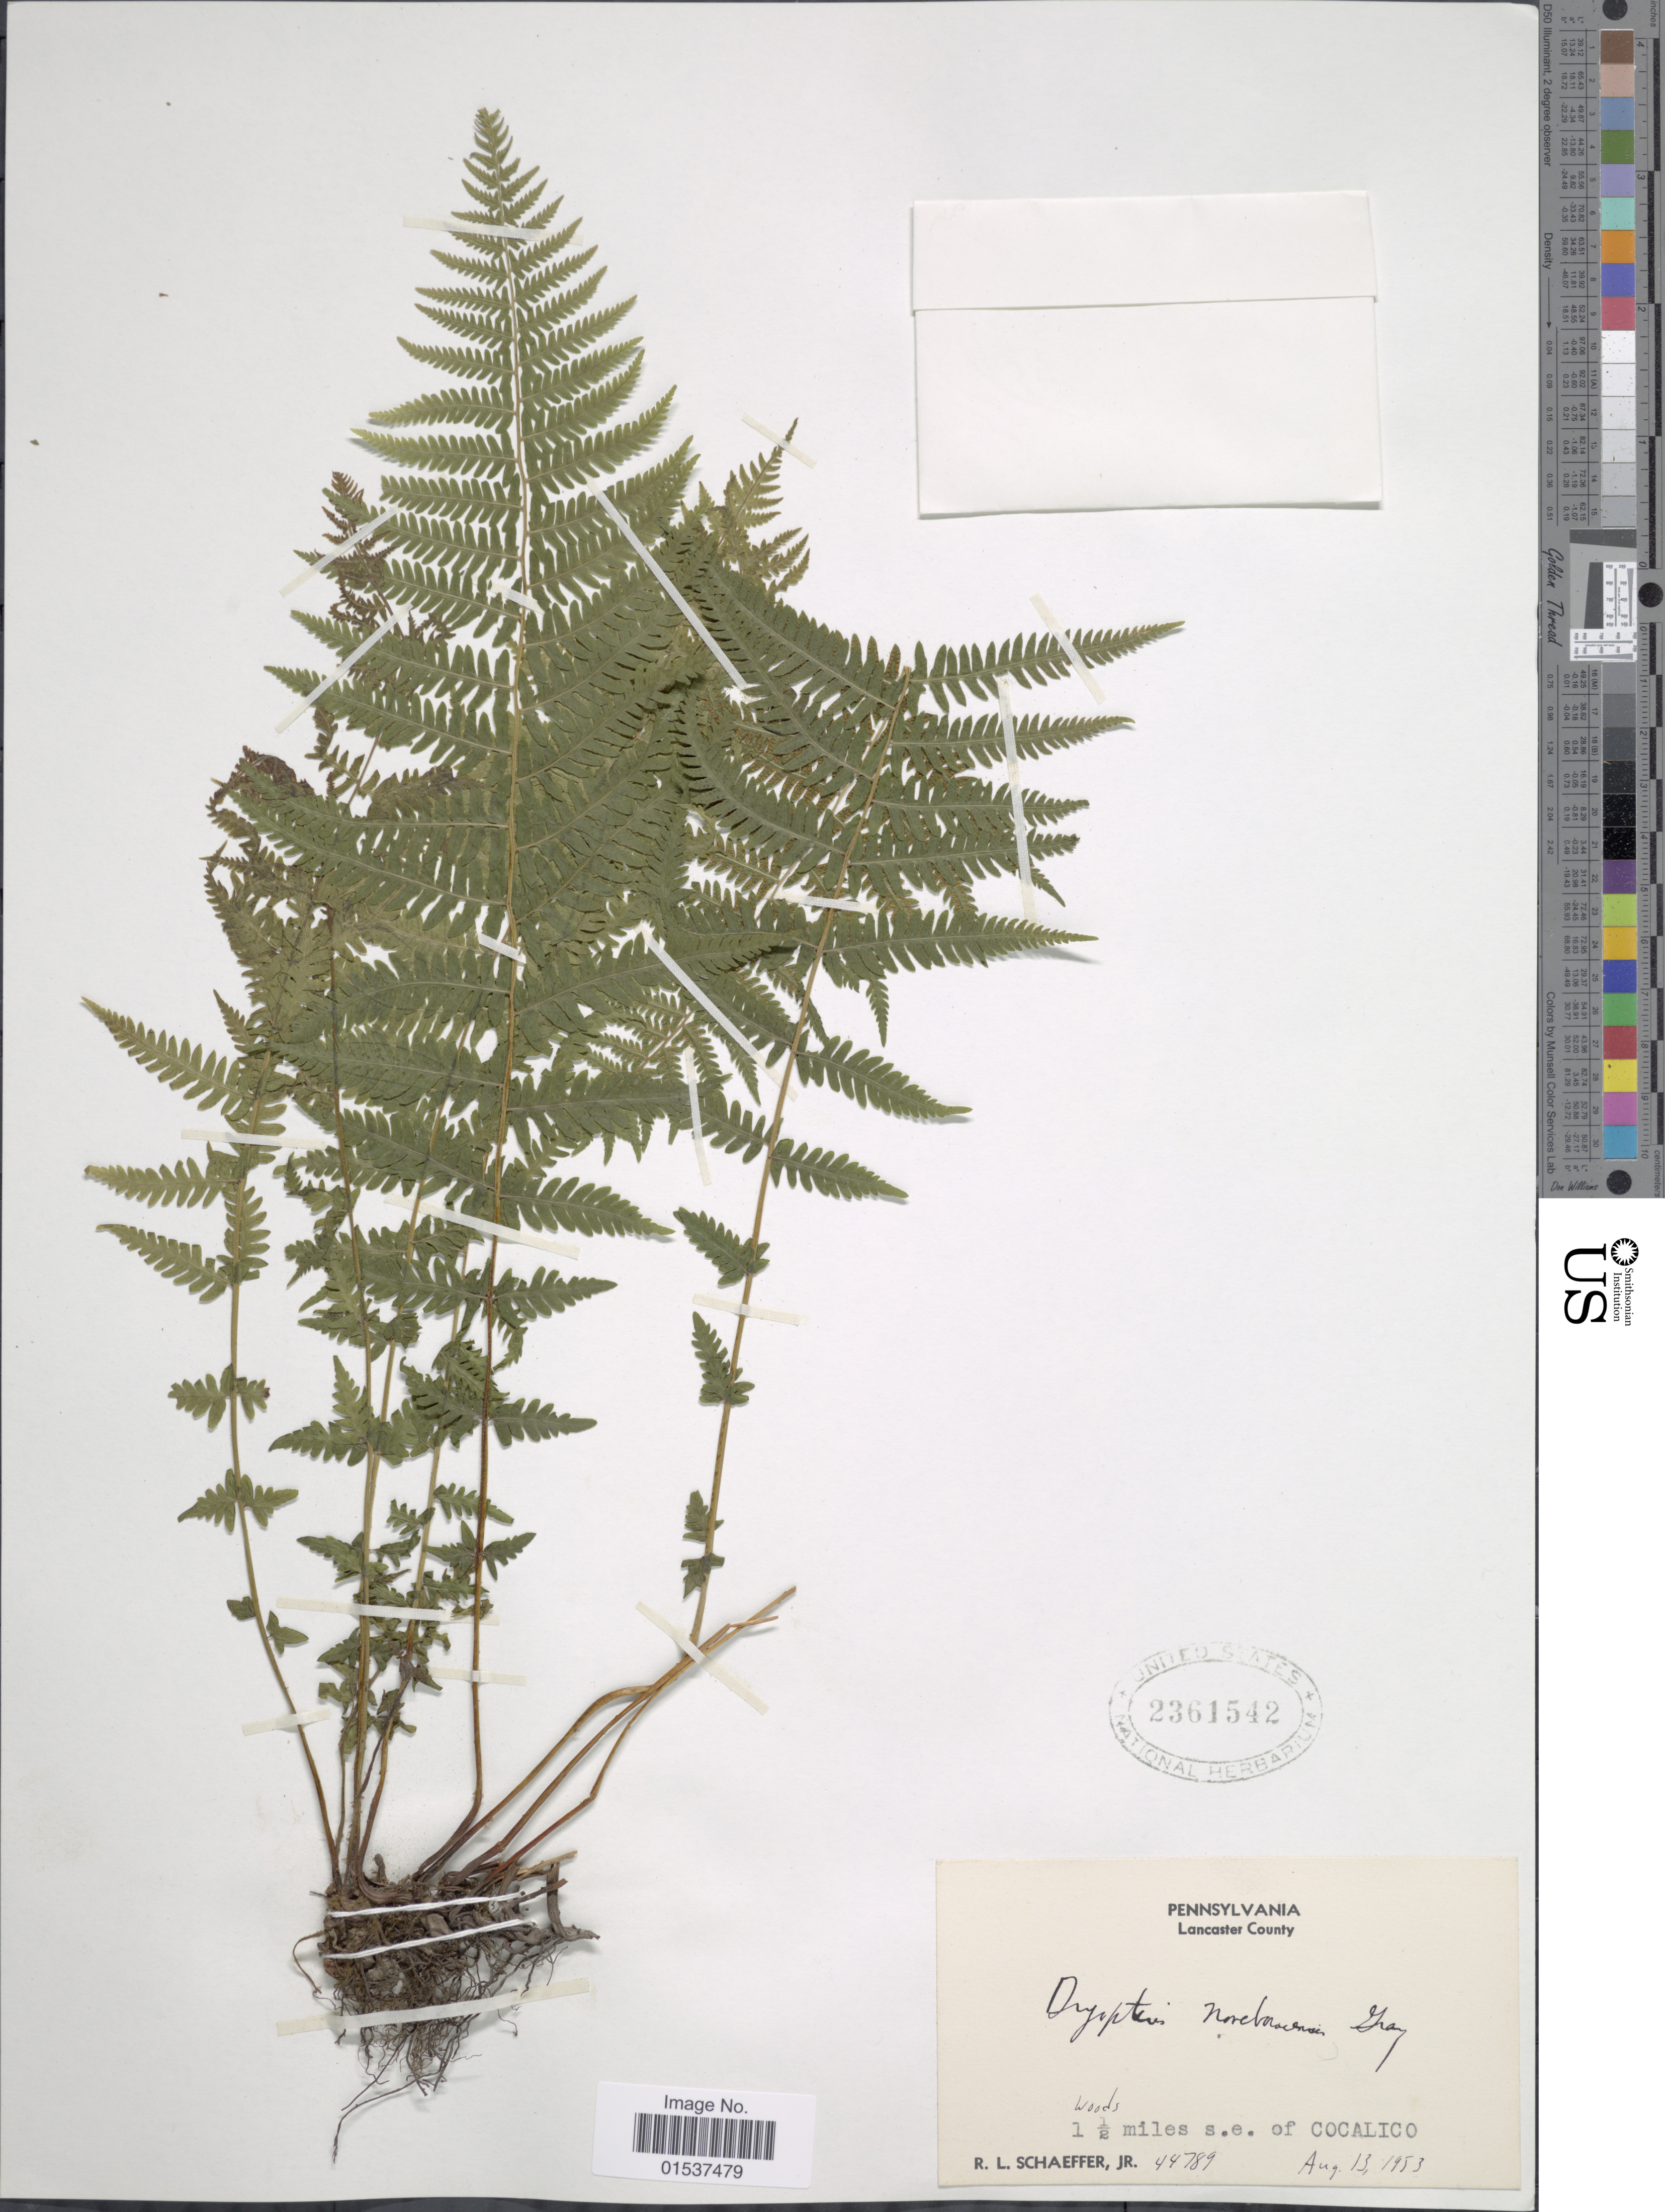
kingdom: Plantae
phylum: Tracheophyta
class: Polypodiopsida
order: Polypodiales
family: Thelypteridaceae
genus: Parathelypteris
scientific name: Parathelypteris noveboracensis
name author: (L.) Ching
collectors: R. L. Schaeffer Jr.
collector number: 44789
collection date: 1953-08-13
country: United States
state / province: Pennsylvania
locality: Lancaster County. 1½ miles s. e. of Cocalico.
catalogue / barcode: US 2361542